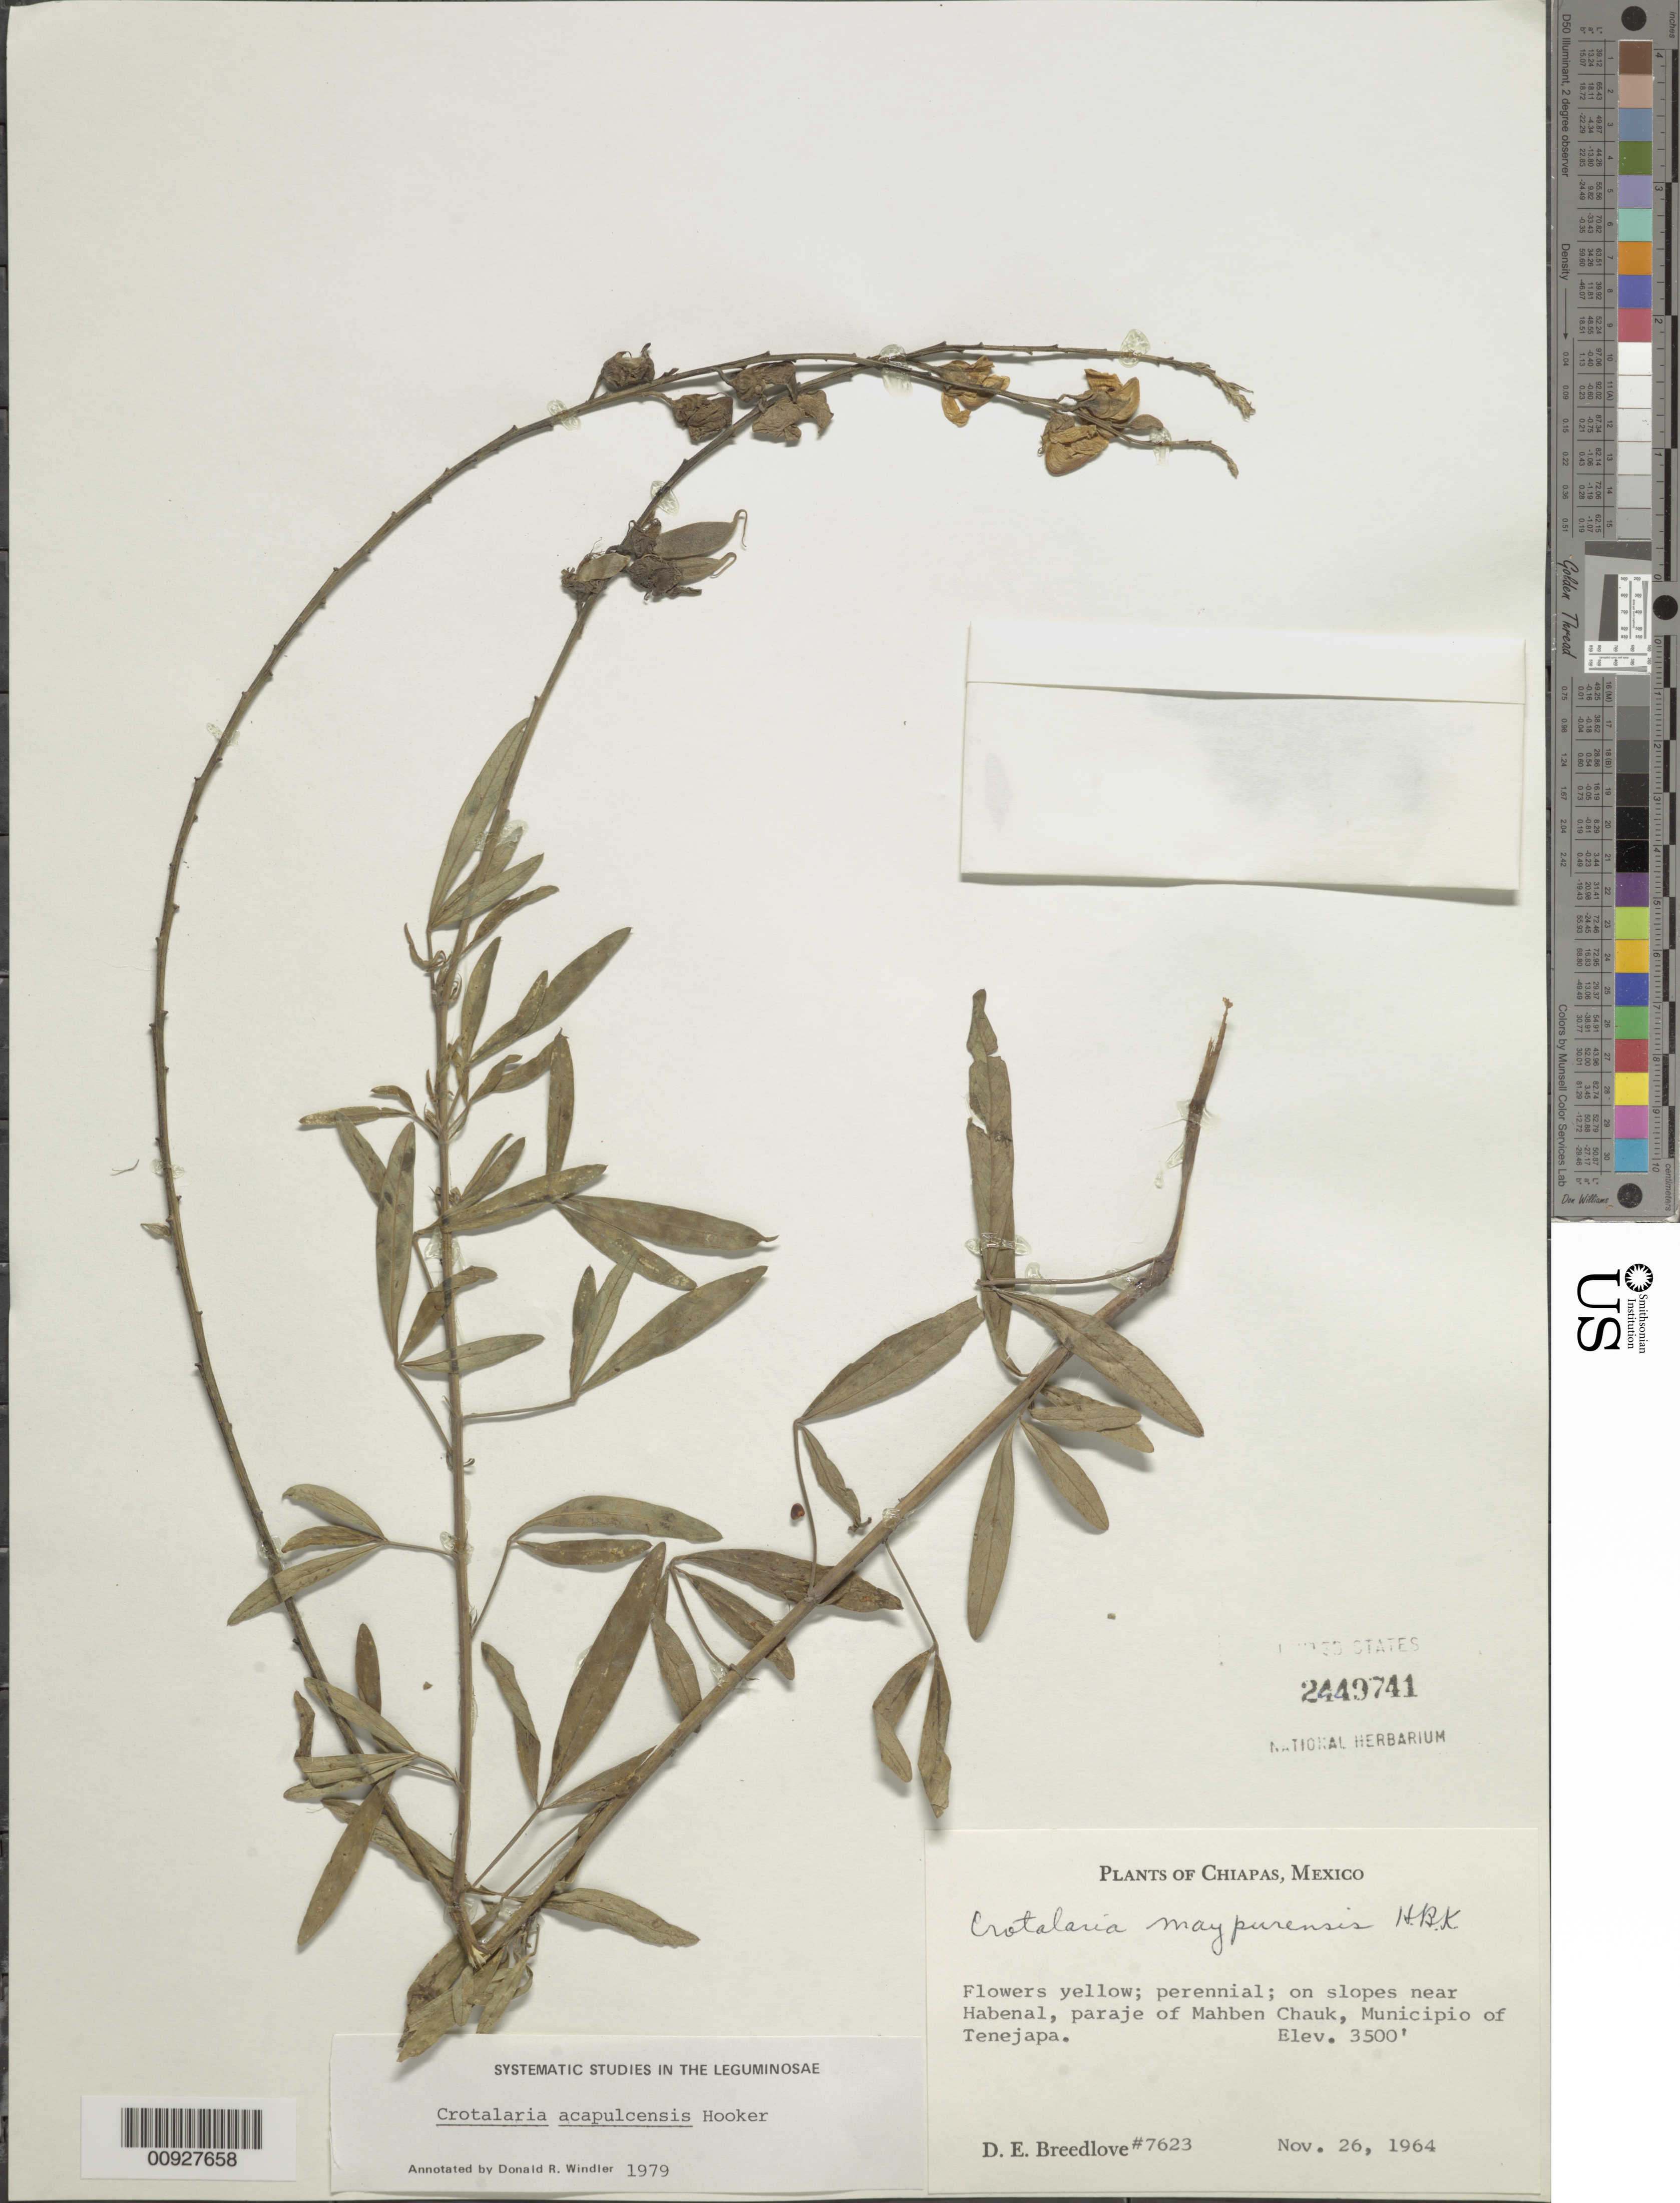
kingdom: Plantae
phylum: Tracheophyta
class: Magnoliopsida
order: Fabales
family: Fabaceae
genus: Crotalaria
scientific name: Crotalaria acapulcensis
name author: Hook. & Arn.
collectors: D. E. Breedlove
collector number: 7623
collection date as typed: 26 Nov 1964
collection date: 1964-11-26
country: Mexico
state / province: Chiapas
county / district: Tenejapa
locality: Near Habenal, paraje Mahben Chauk, Municipio of Tenejapa, Chiapas.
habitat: On slopes.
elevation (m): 1067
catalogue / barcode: US 2449741